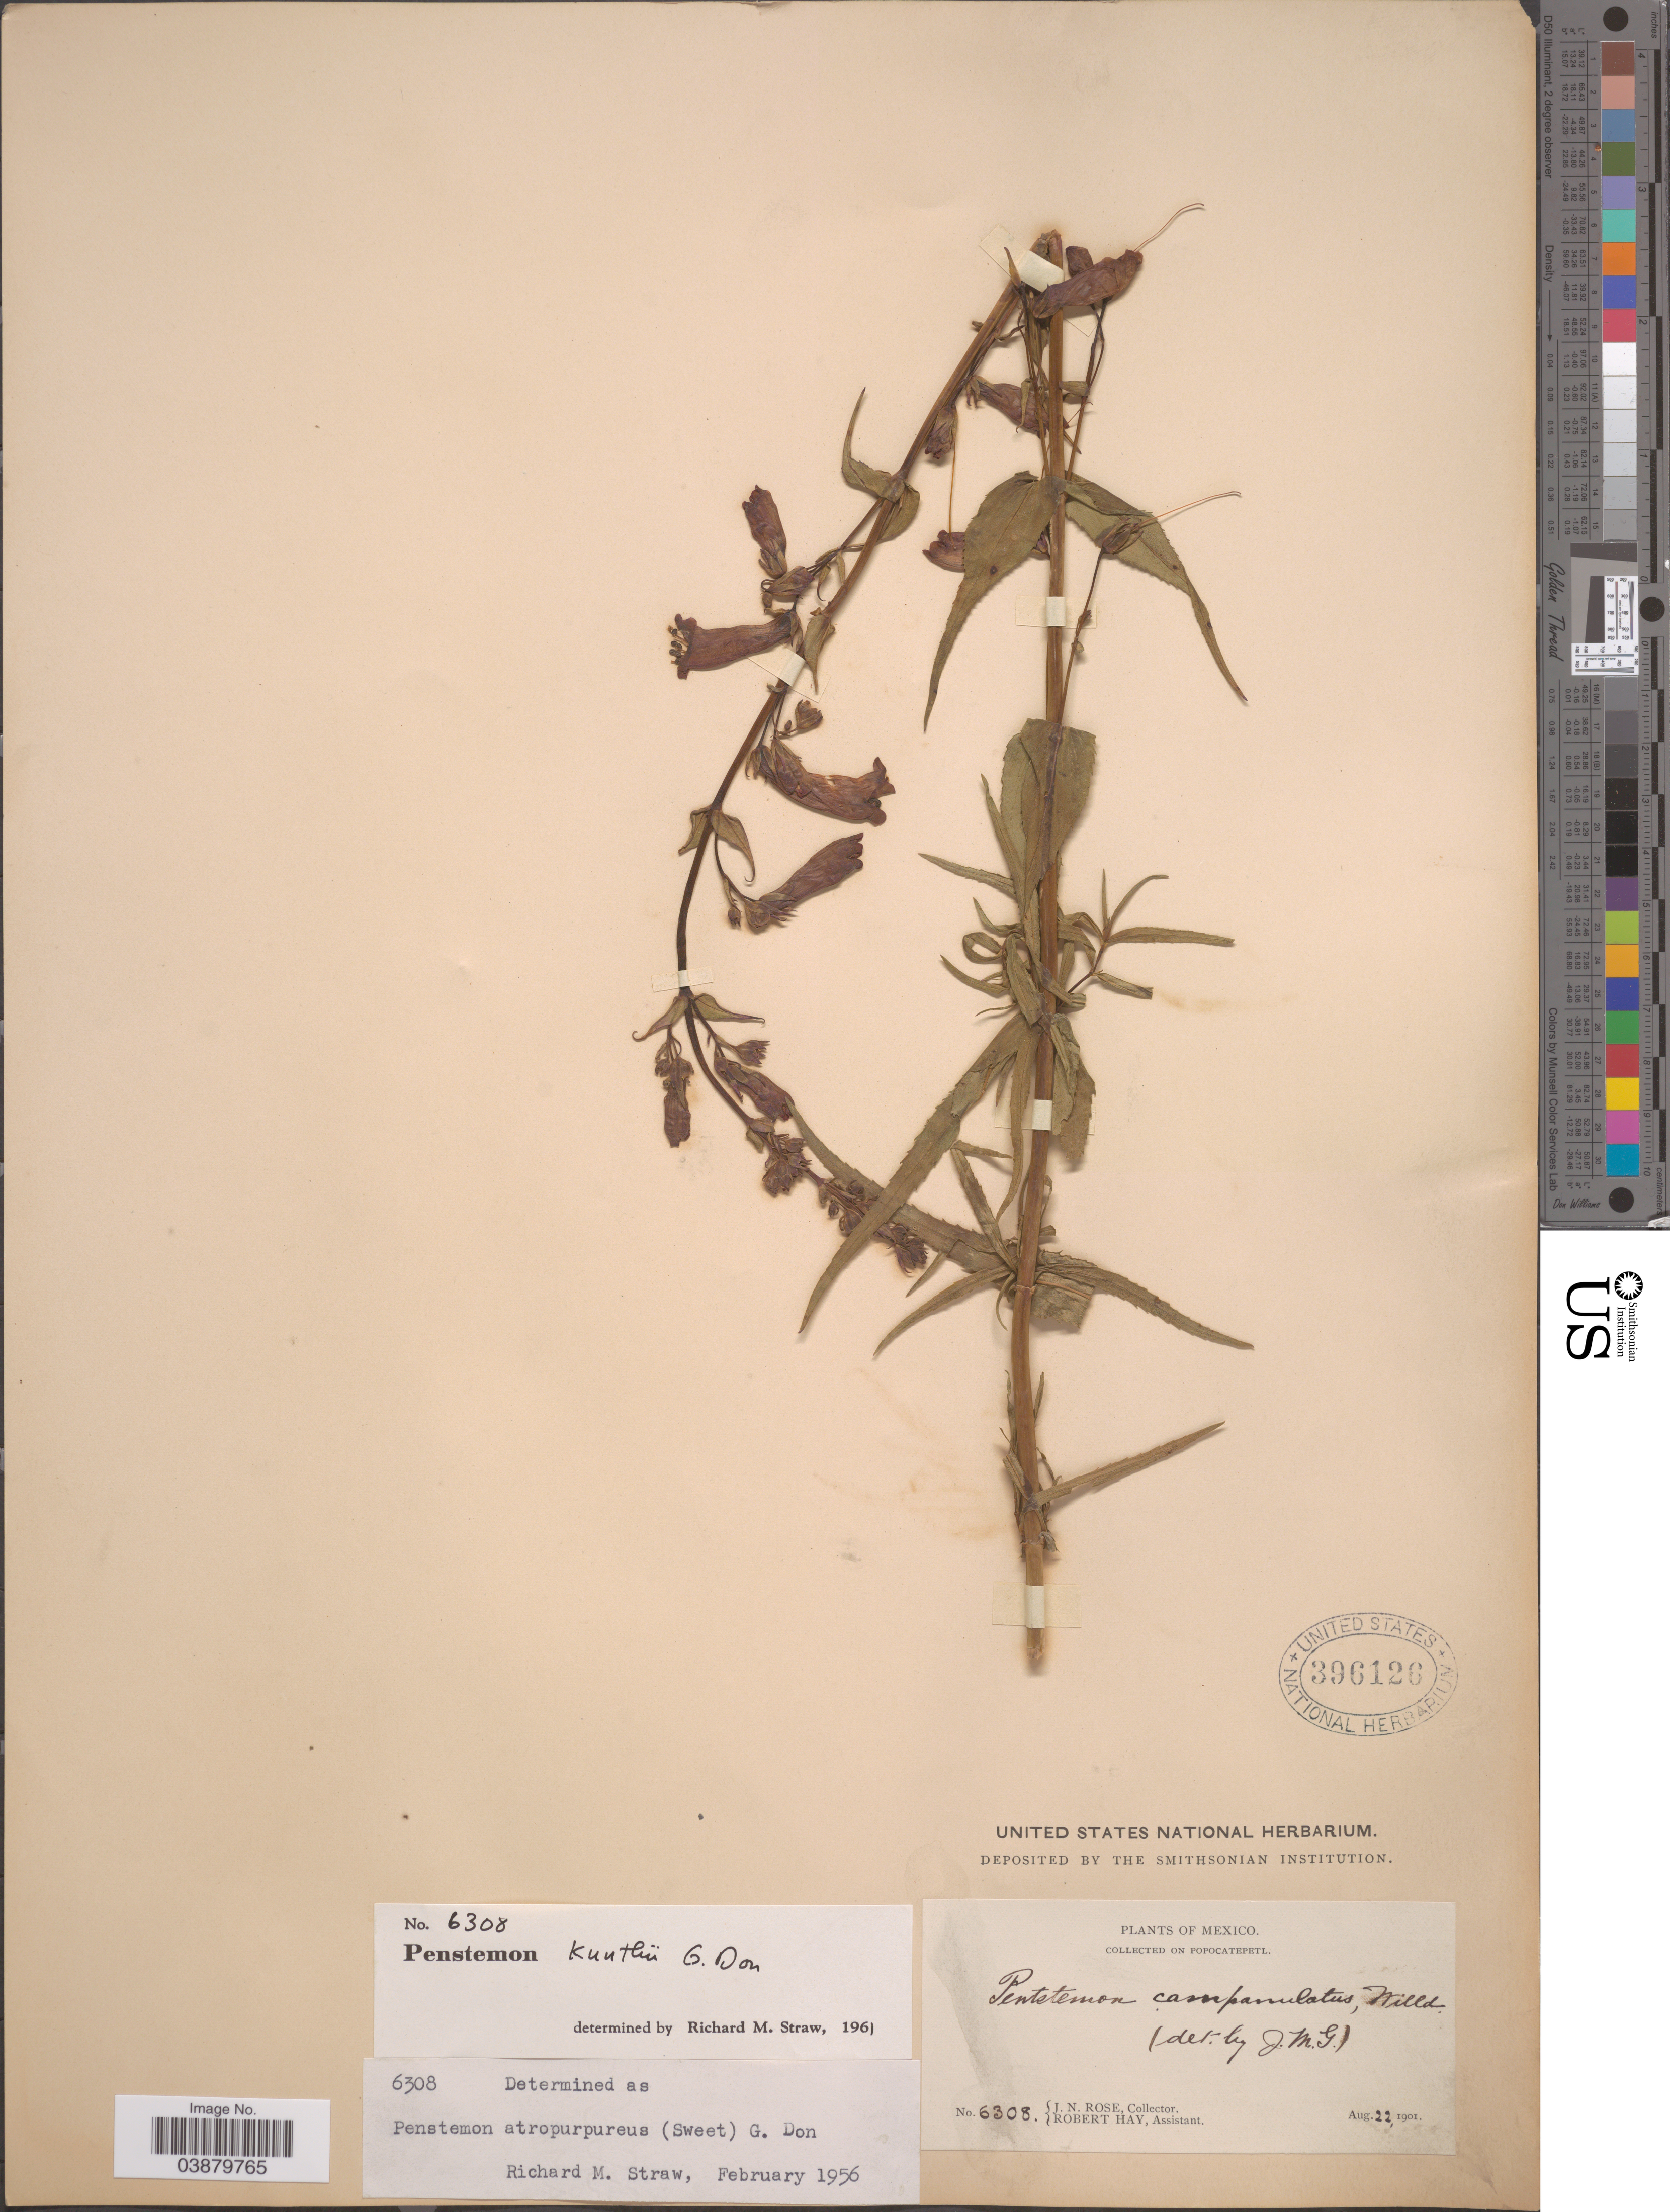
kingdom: Plantae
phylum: Tracheophyta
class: Magnoliopsida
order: Lamiales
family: Plantaginaceae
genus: Penstemon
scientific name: Penstemon kunthii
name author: G. Don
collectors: J. N. Rose & R. Hay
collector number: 6308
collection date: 1901-08-22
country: Mexico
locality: On Popocatepetl.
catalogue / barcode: US 396126